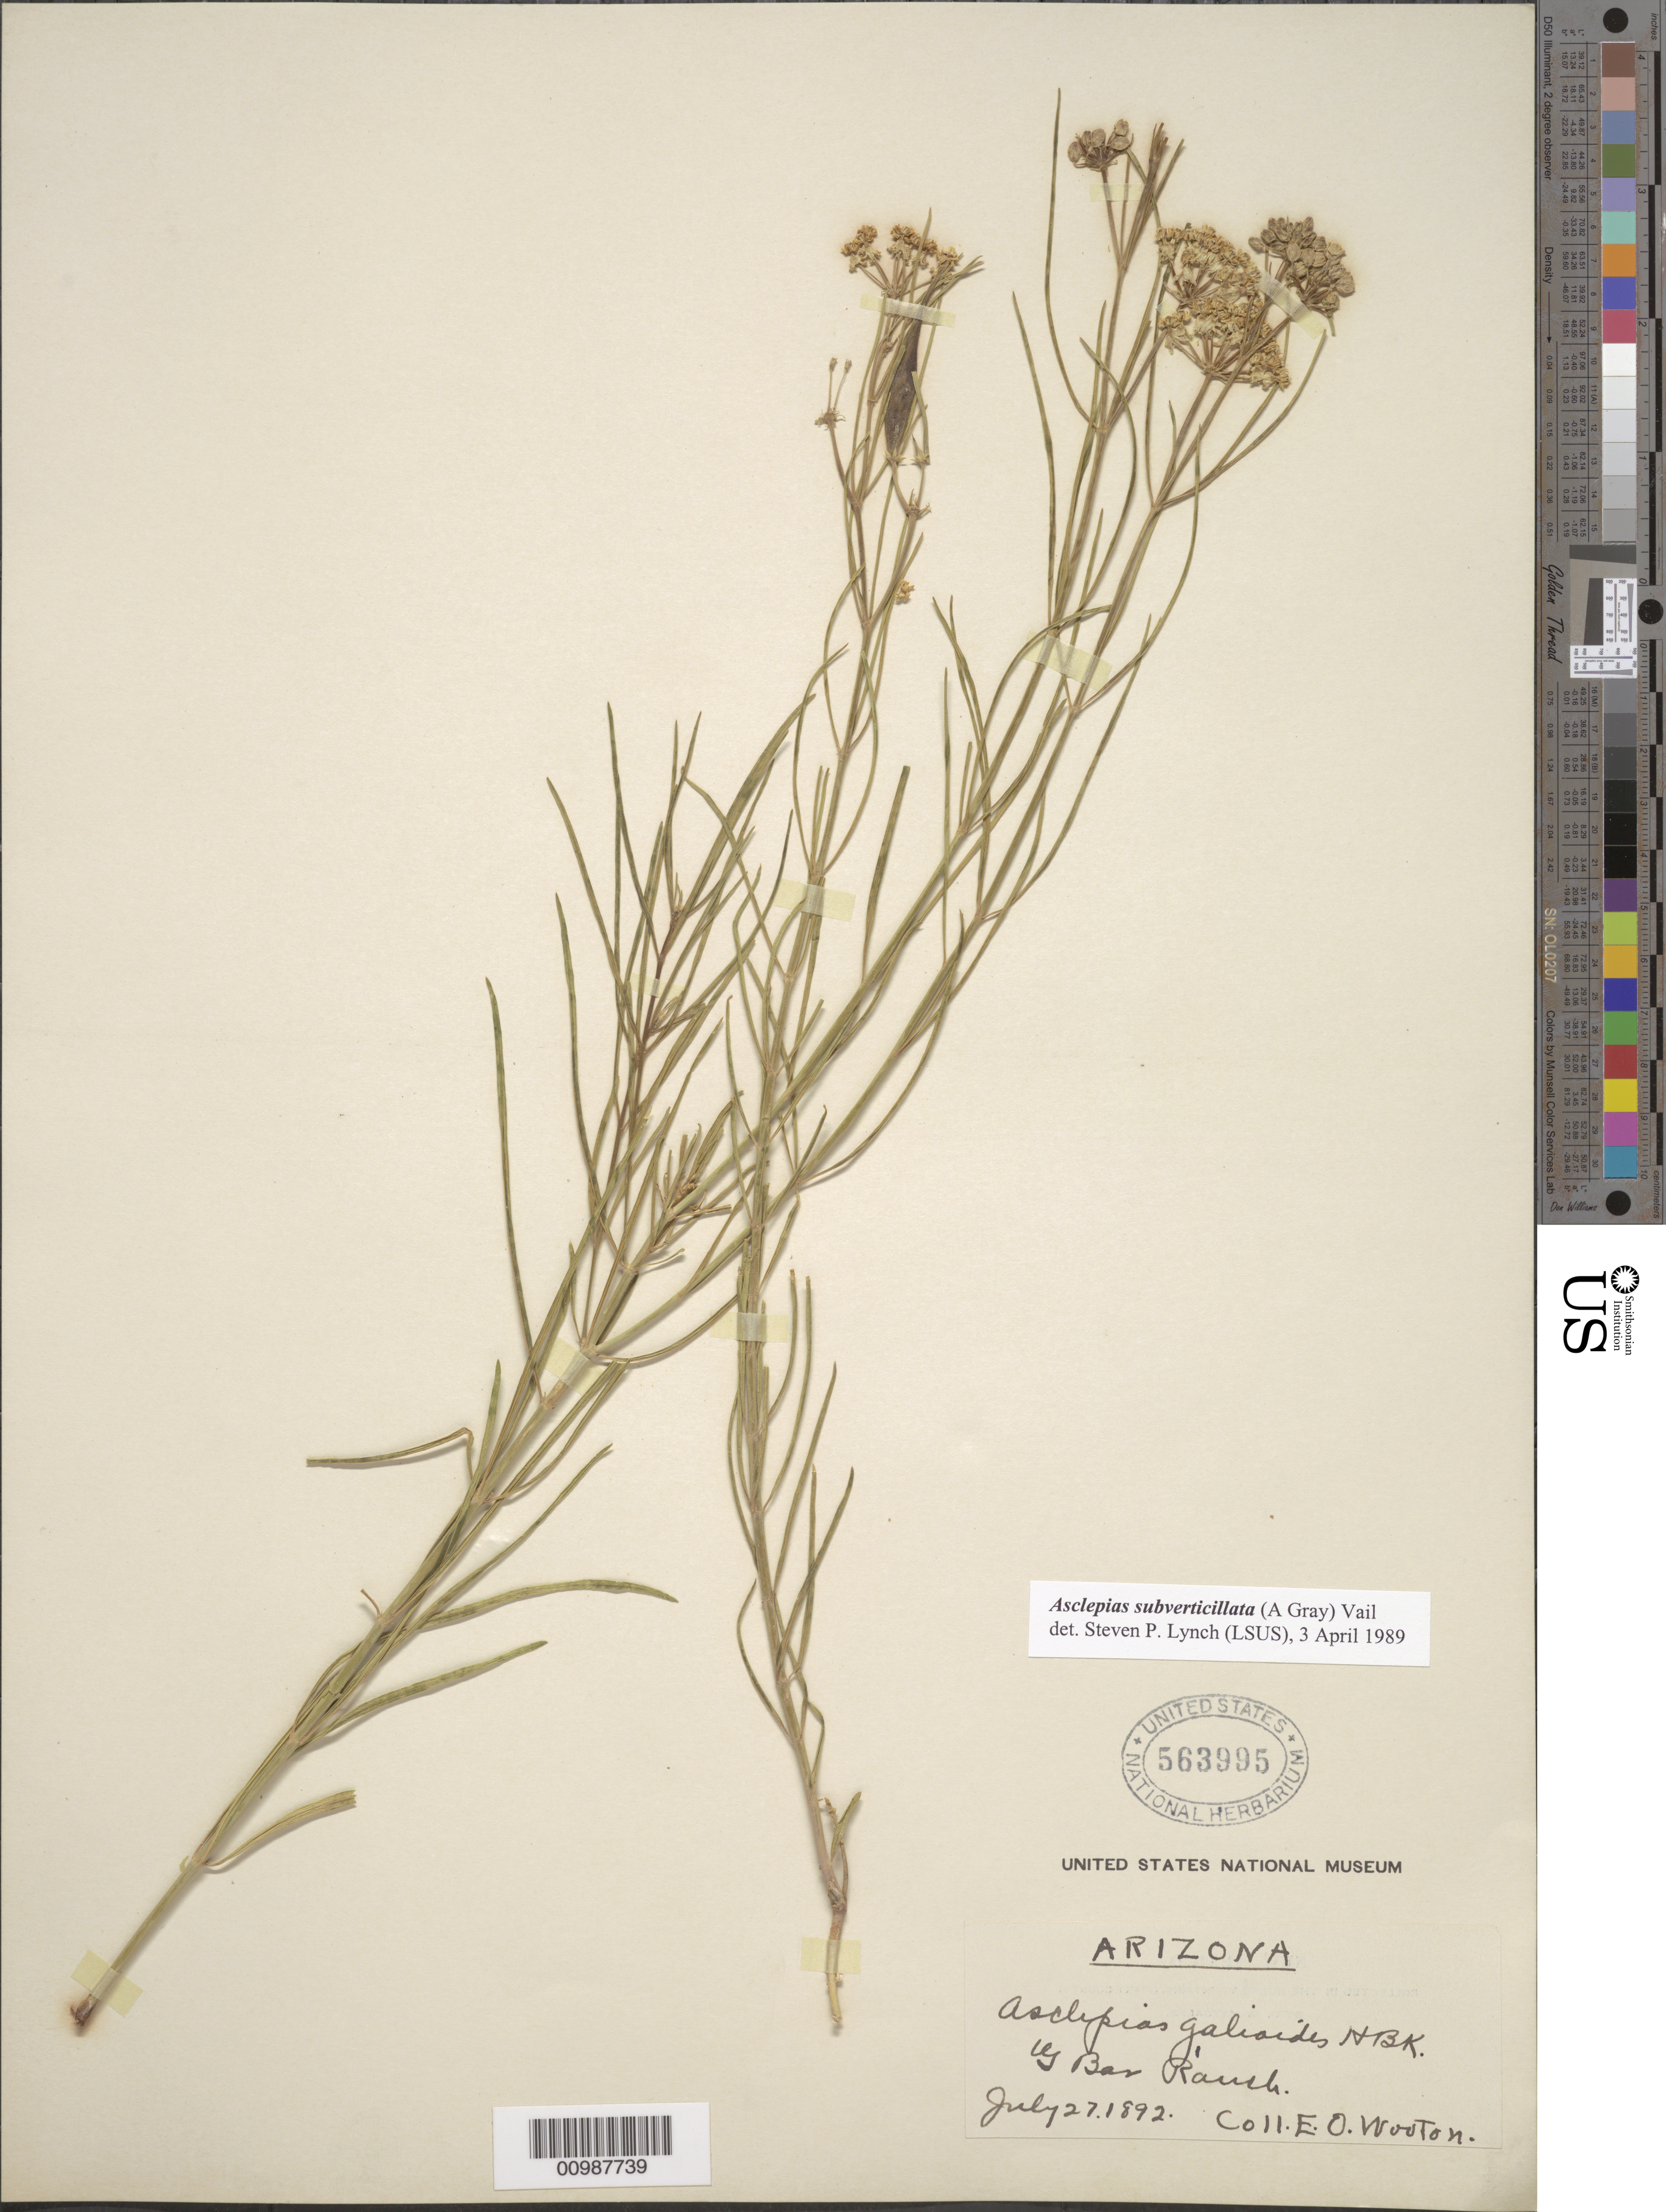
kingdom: Plantae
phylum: Tracheophyta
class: Magnoliopsida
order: Gentianales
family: Apocynaceae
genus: Asclepias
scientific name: Asclepias subverticillata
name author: (A. Gray) Vail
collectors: E. O. Wooton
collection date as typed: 27 Jul 1892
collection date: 1892-07-27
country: United States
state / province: Arizona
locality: Bar Ranch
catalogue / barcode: US 563995